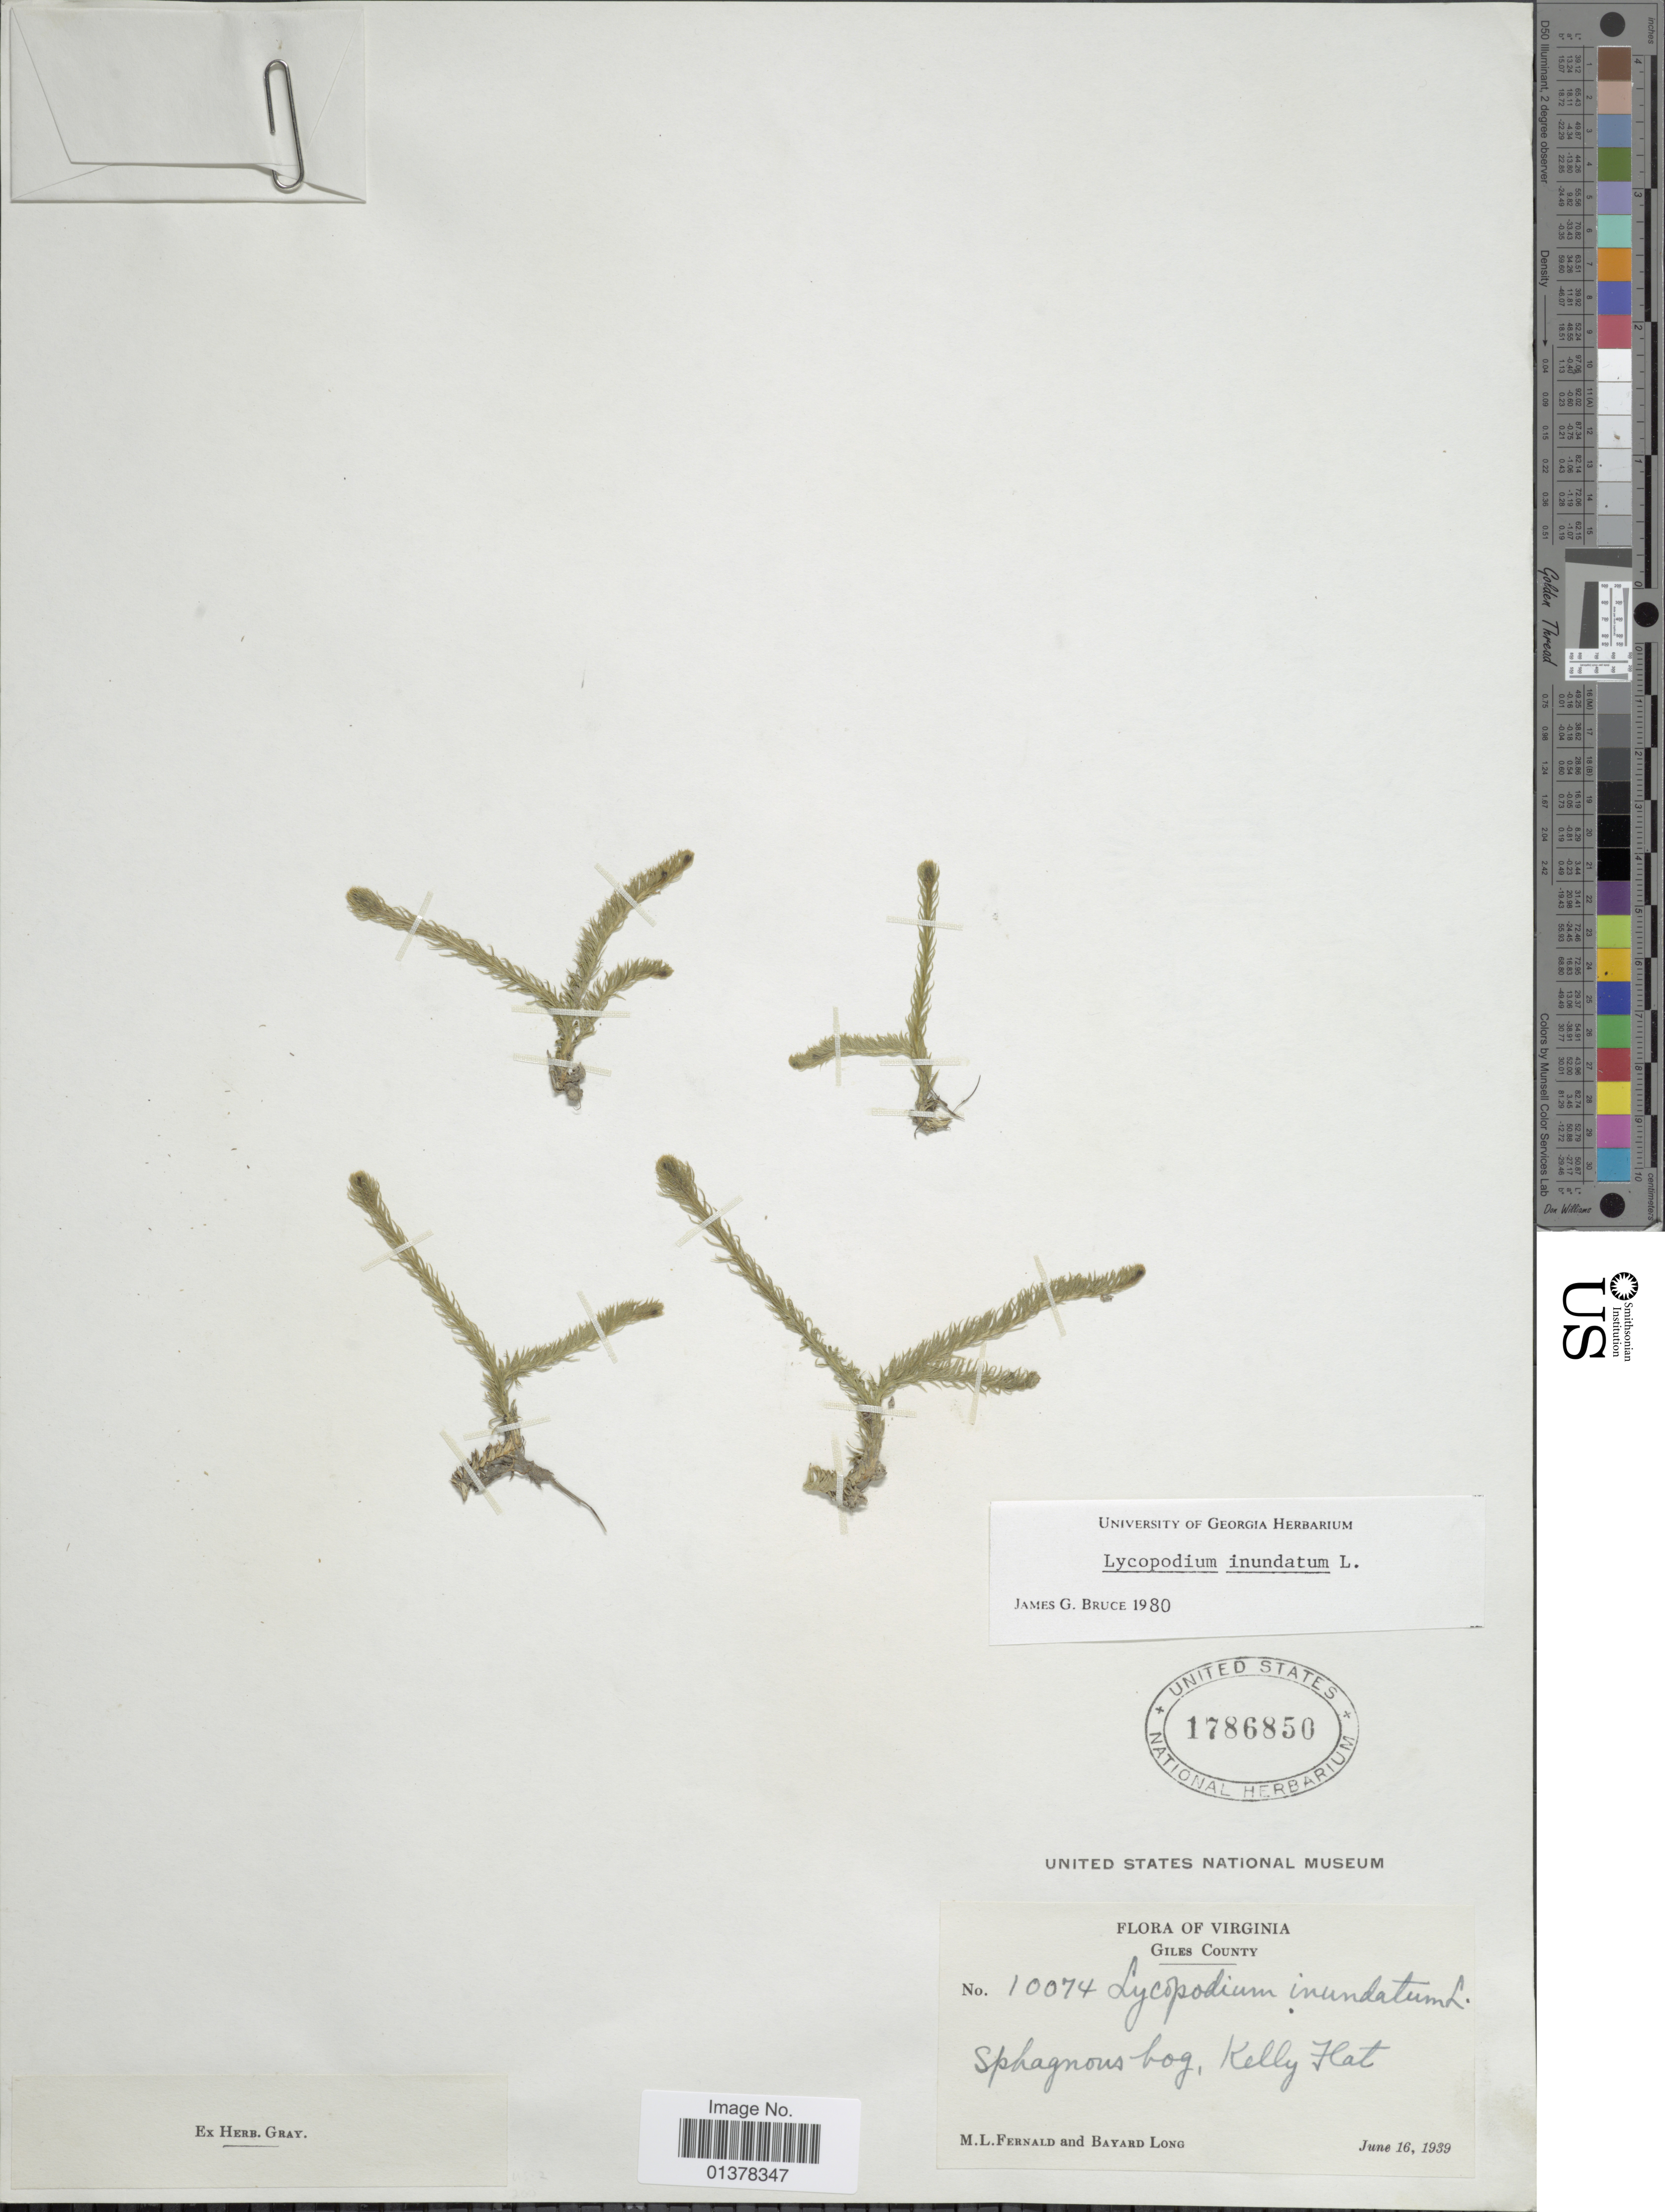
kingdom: Plantae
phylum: Tracheophyta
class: Lycopodiopsida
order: Lycopodiales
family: Lycopodiaceae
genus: Lycopodiella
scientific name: Lycopodiella inundata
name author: (L.) Holub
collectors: M. L. Fernald & B. H. Long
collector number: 10074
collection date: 1939-06-16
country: United States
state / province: Virginia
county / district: Giles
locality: sphagnous bog, Kelly flat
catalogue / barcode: US 1786850